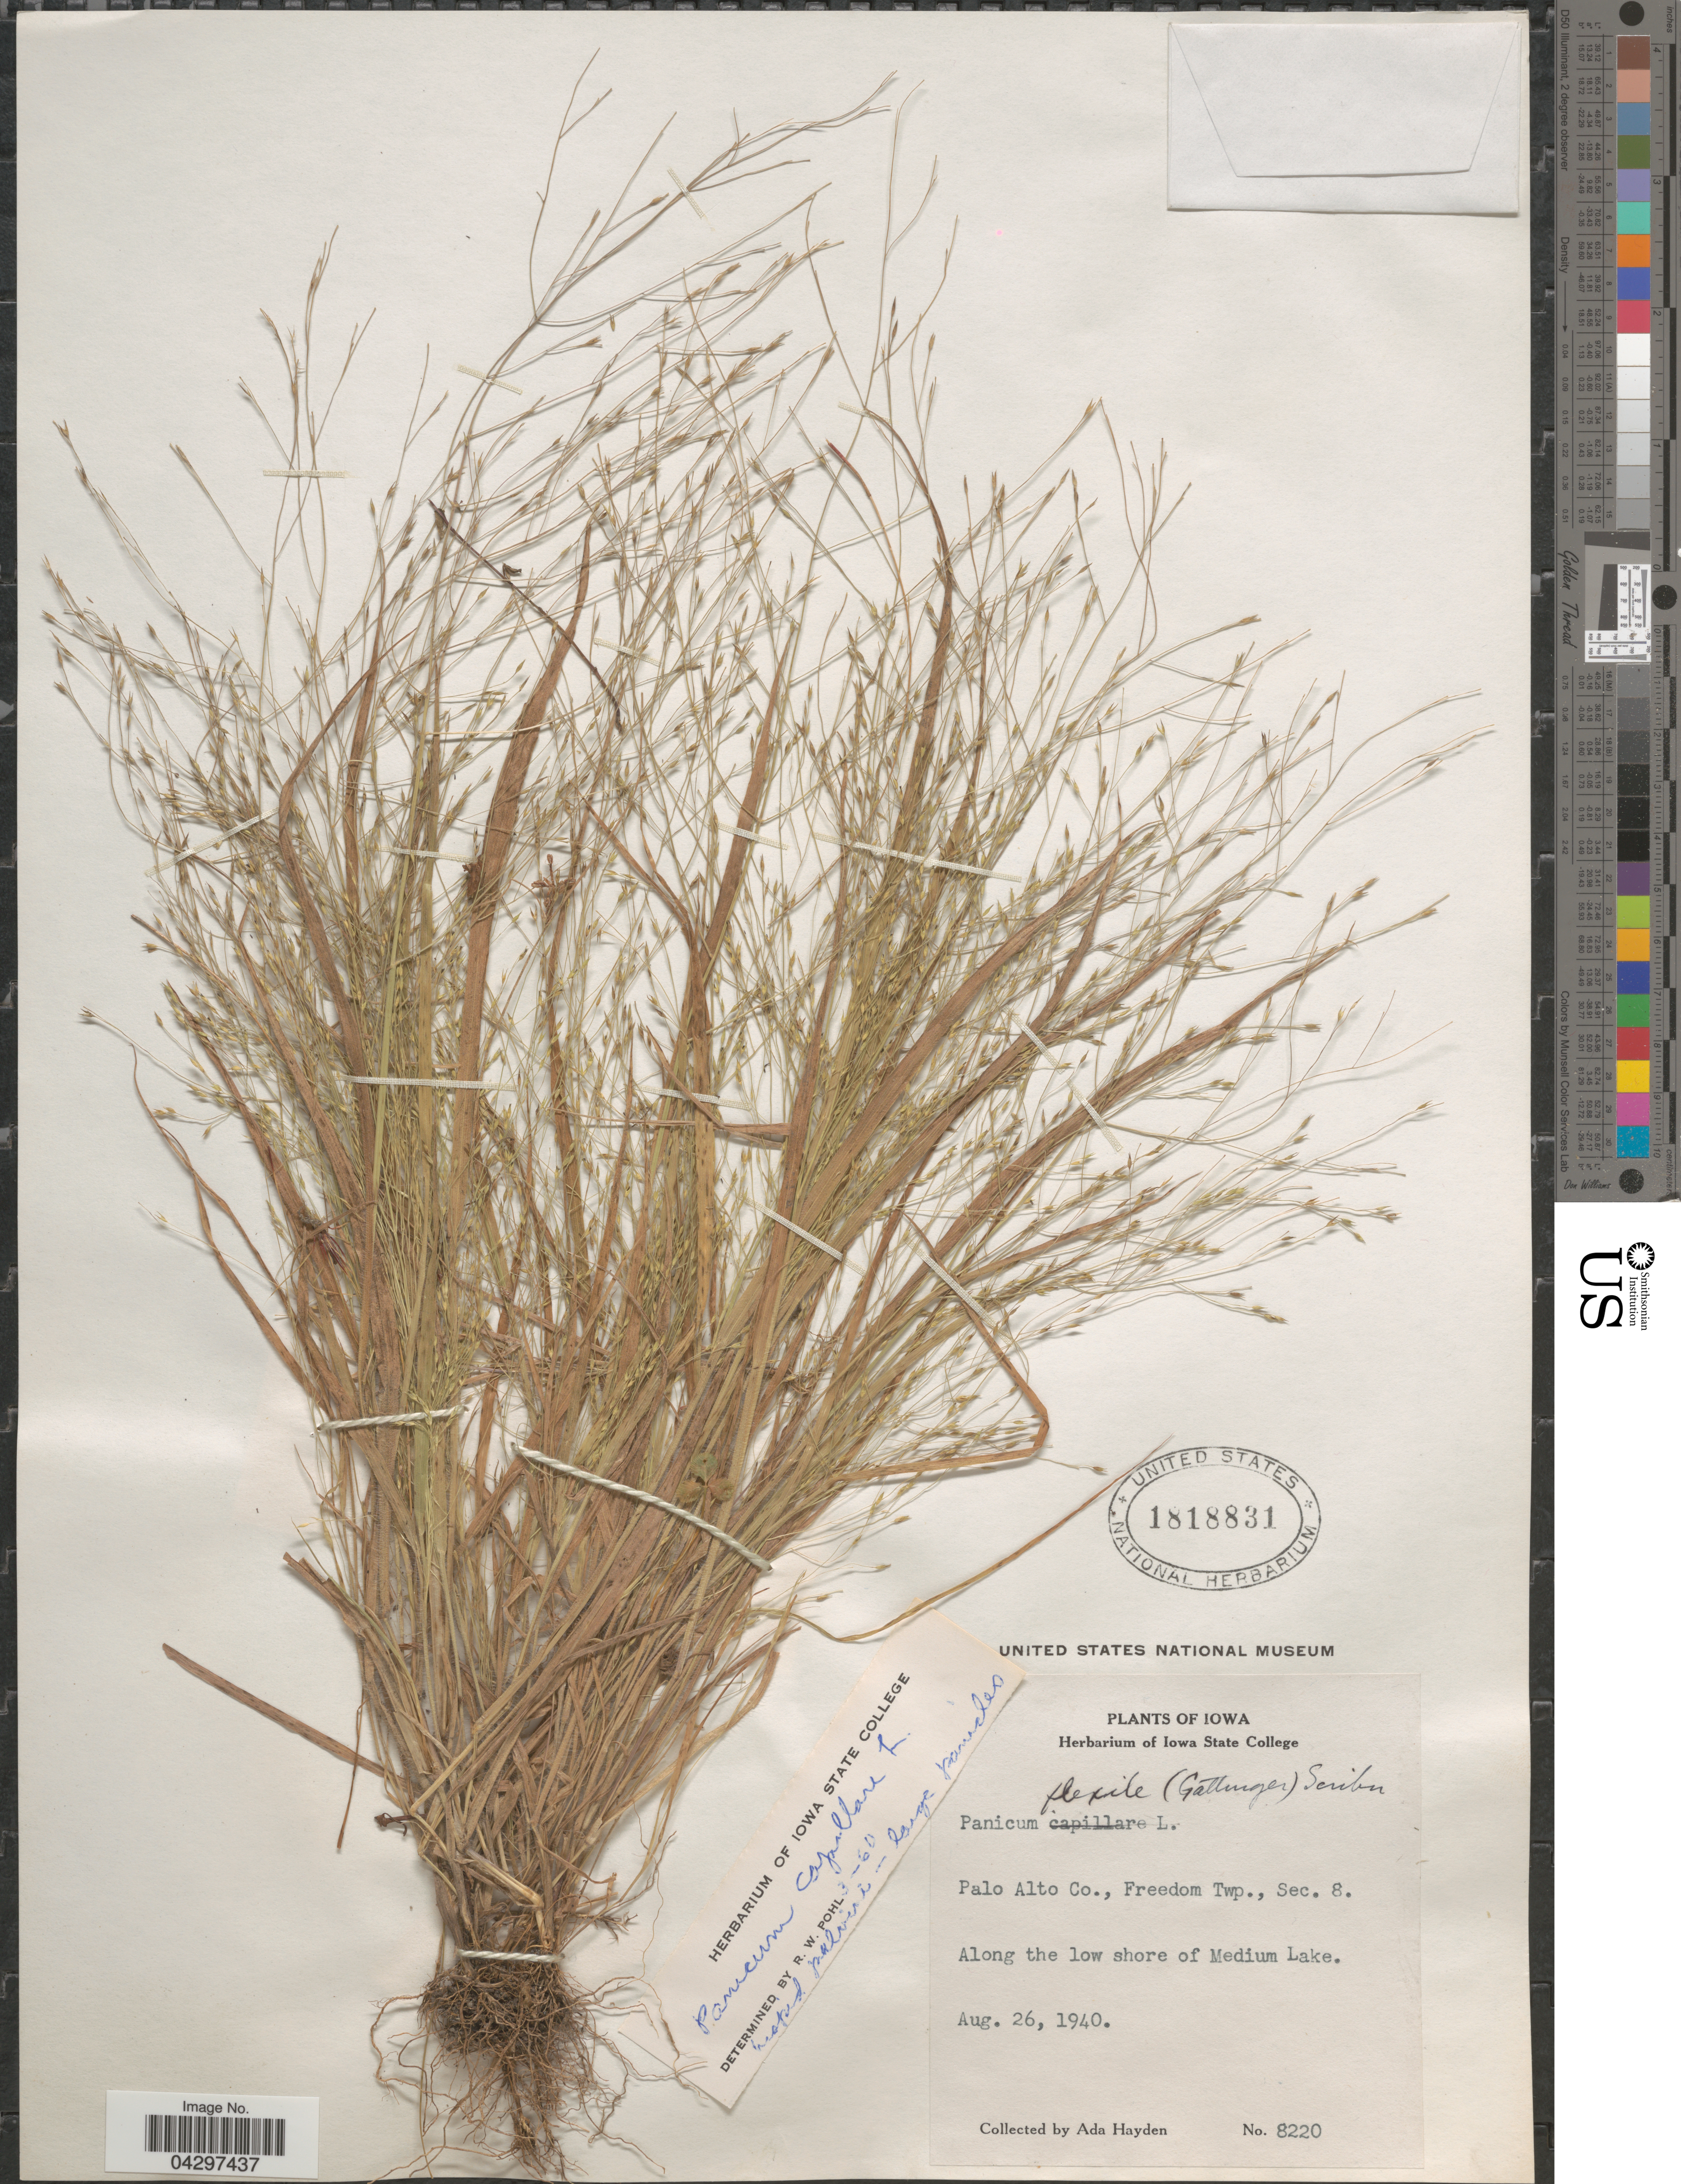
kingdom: Plantae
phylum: Tracheophyta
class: Liliopsida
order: Poales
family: Poaceae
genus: Panicum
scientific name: Panicum capillare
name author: L.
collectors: Ada Hayden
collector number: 8220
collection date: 1940-08-26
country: United States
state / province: Iowa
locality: Palo Alto Co., Freedom Twp., Sec. 8. Along the low shore of Medium Lake.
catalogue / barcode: US 1818831